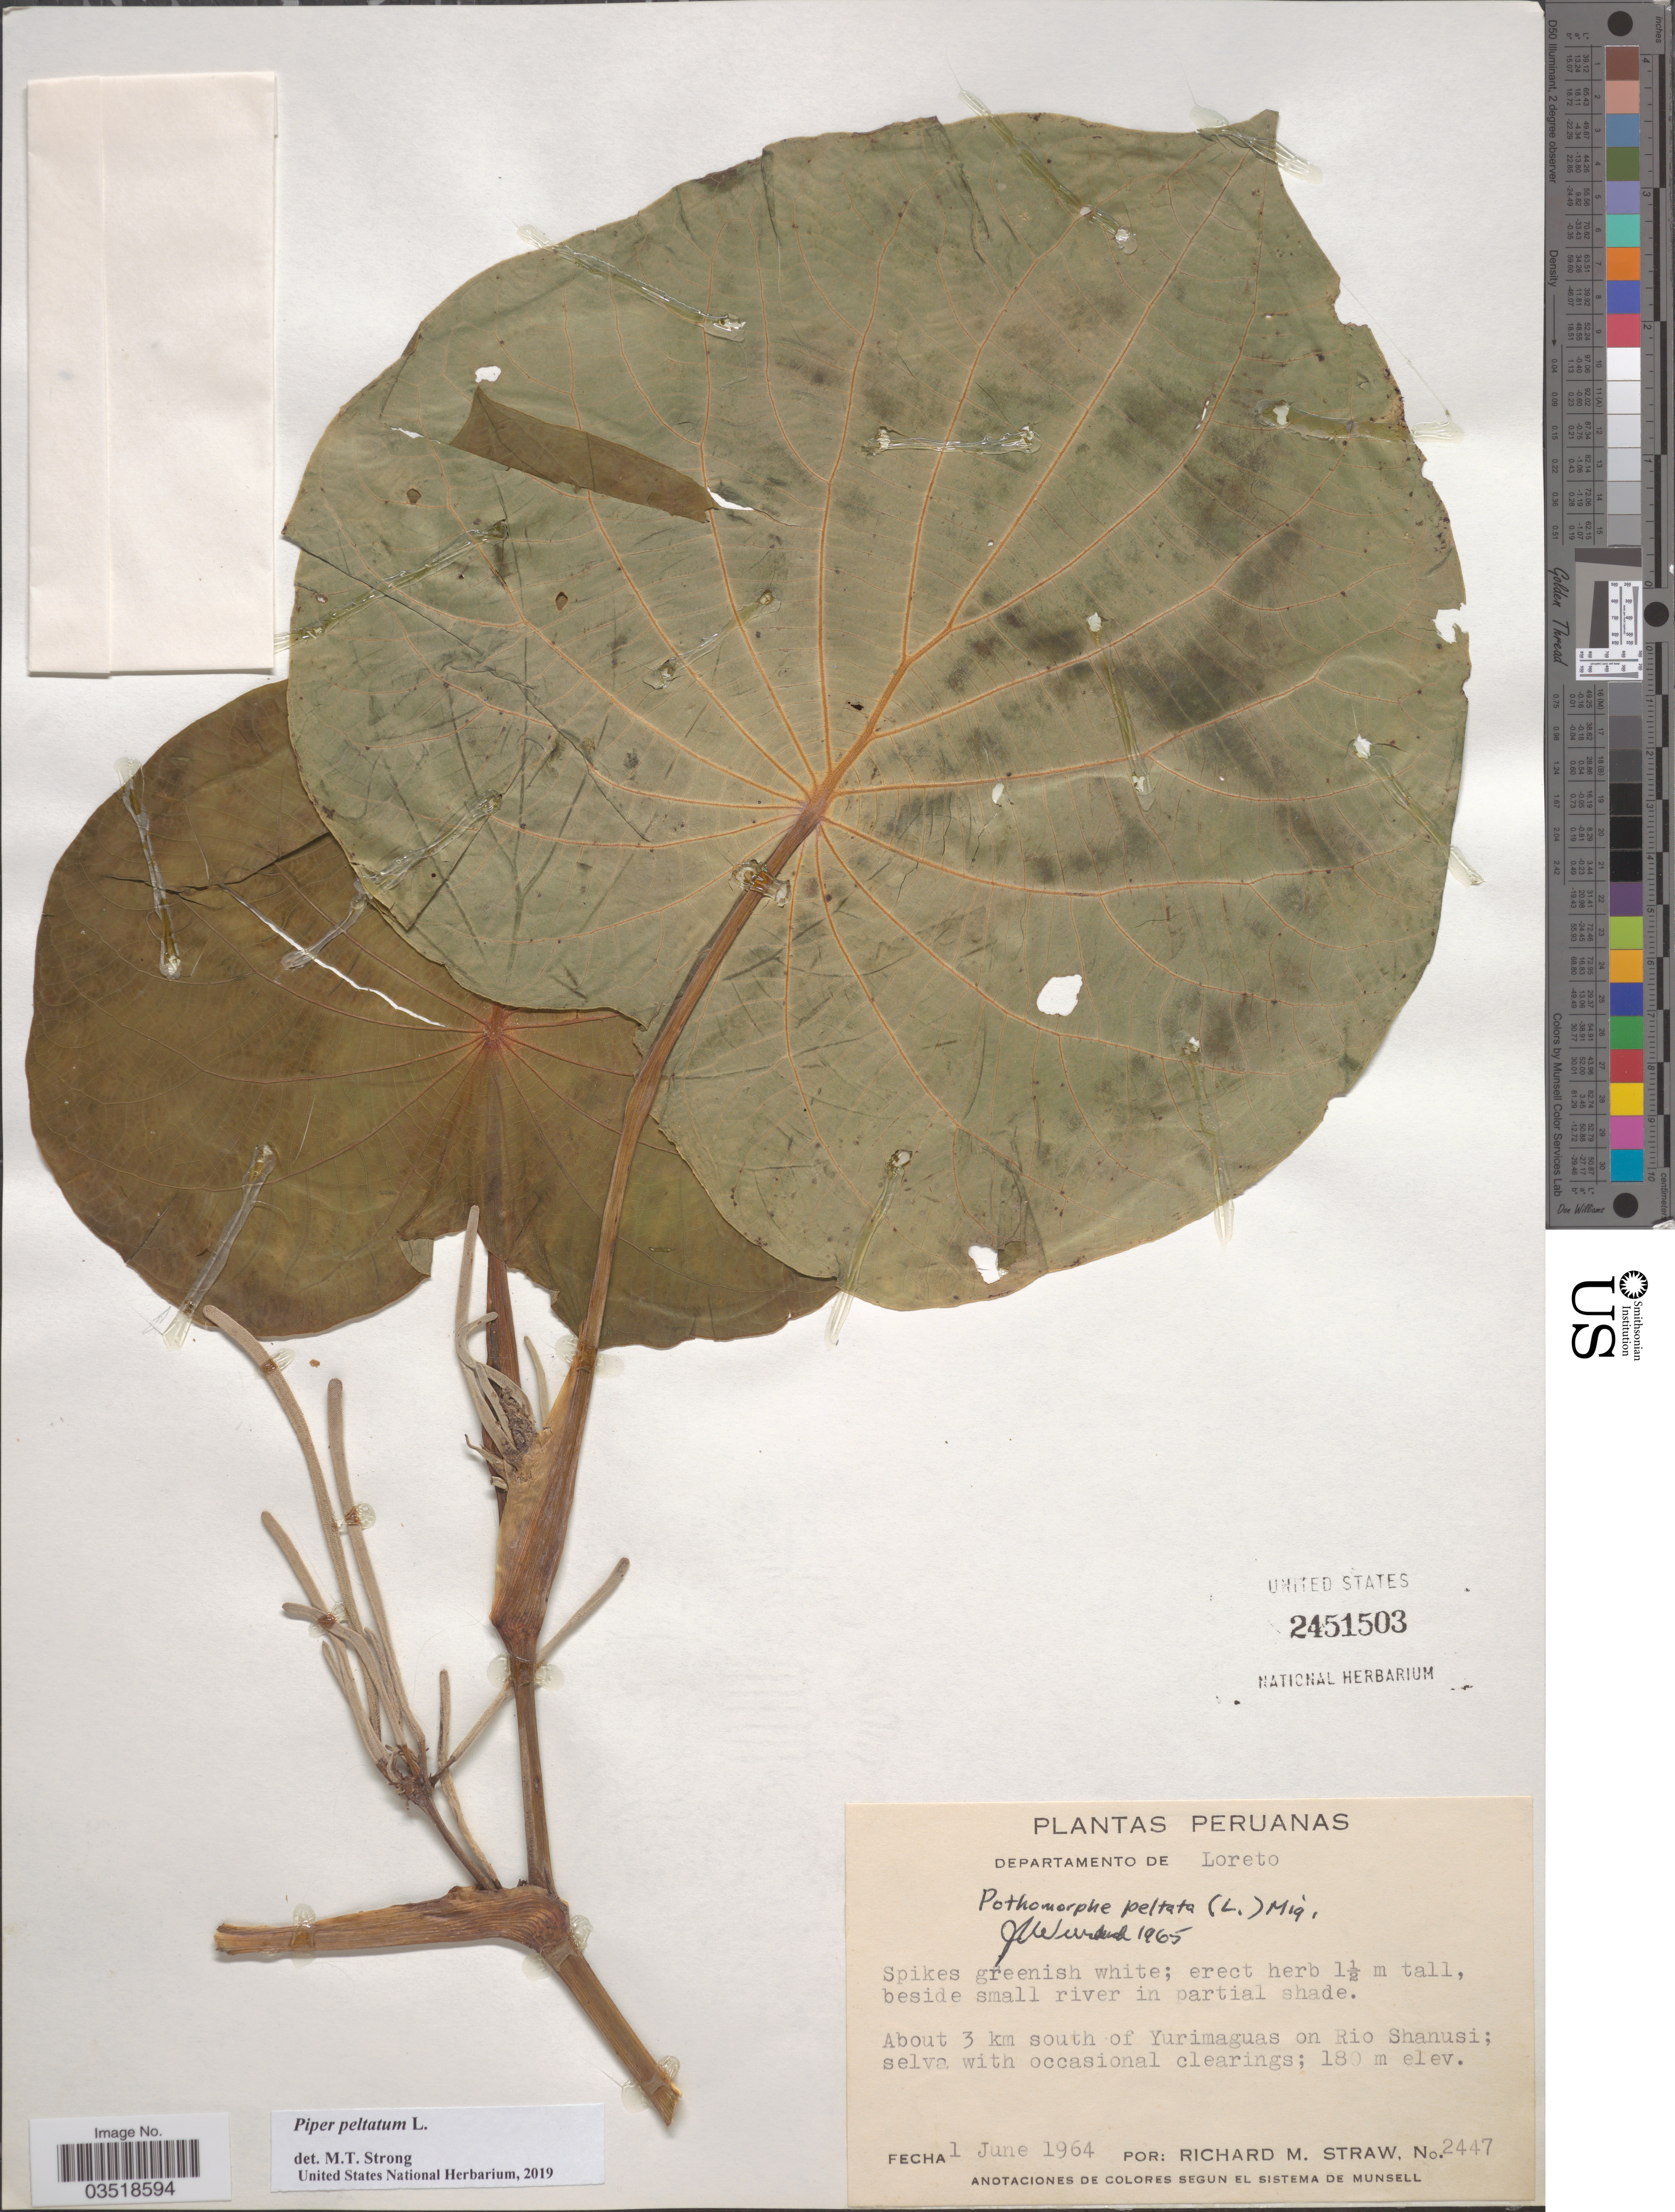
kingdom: Plantae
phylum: Tracheophyta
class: Magnoliopsida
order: Piperales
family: Piperaceae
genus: Piper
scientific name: Piper peltatum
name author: L.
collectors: R. M. Straw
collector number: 2447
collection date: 1964-06-01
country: Peru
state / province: Loreto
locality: Departamento de Loreto. About 3 km south of Yurimaguas on Rio Shanusi.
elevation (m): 180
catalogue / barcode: US 2451503